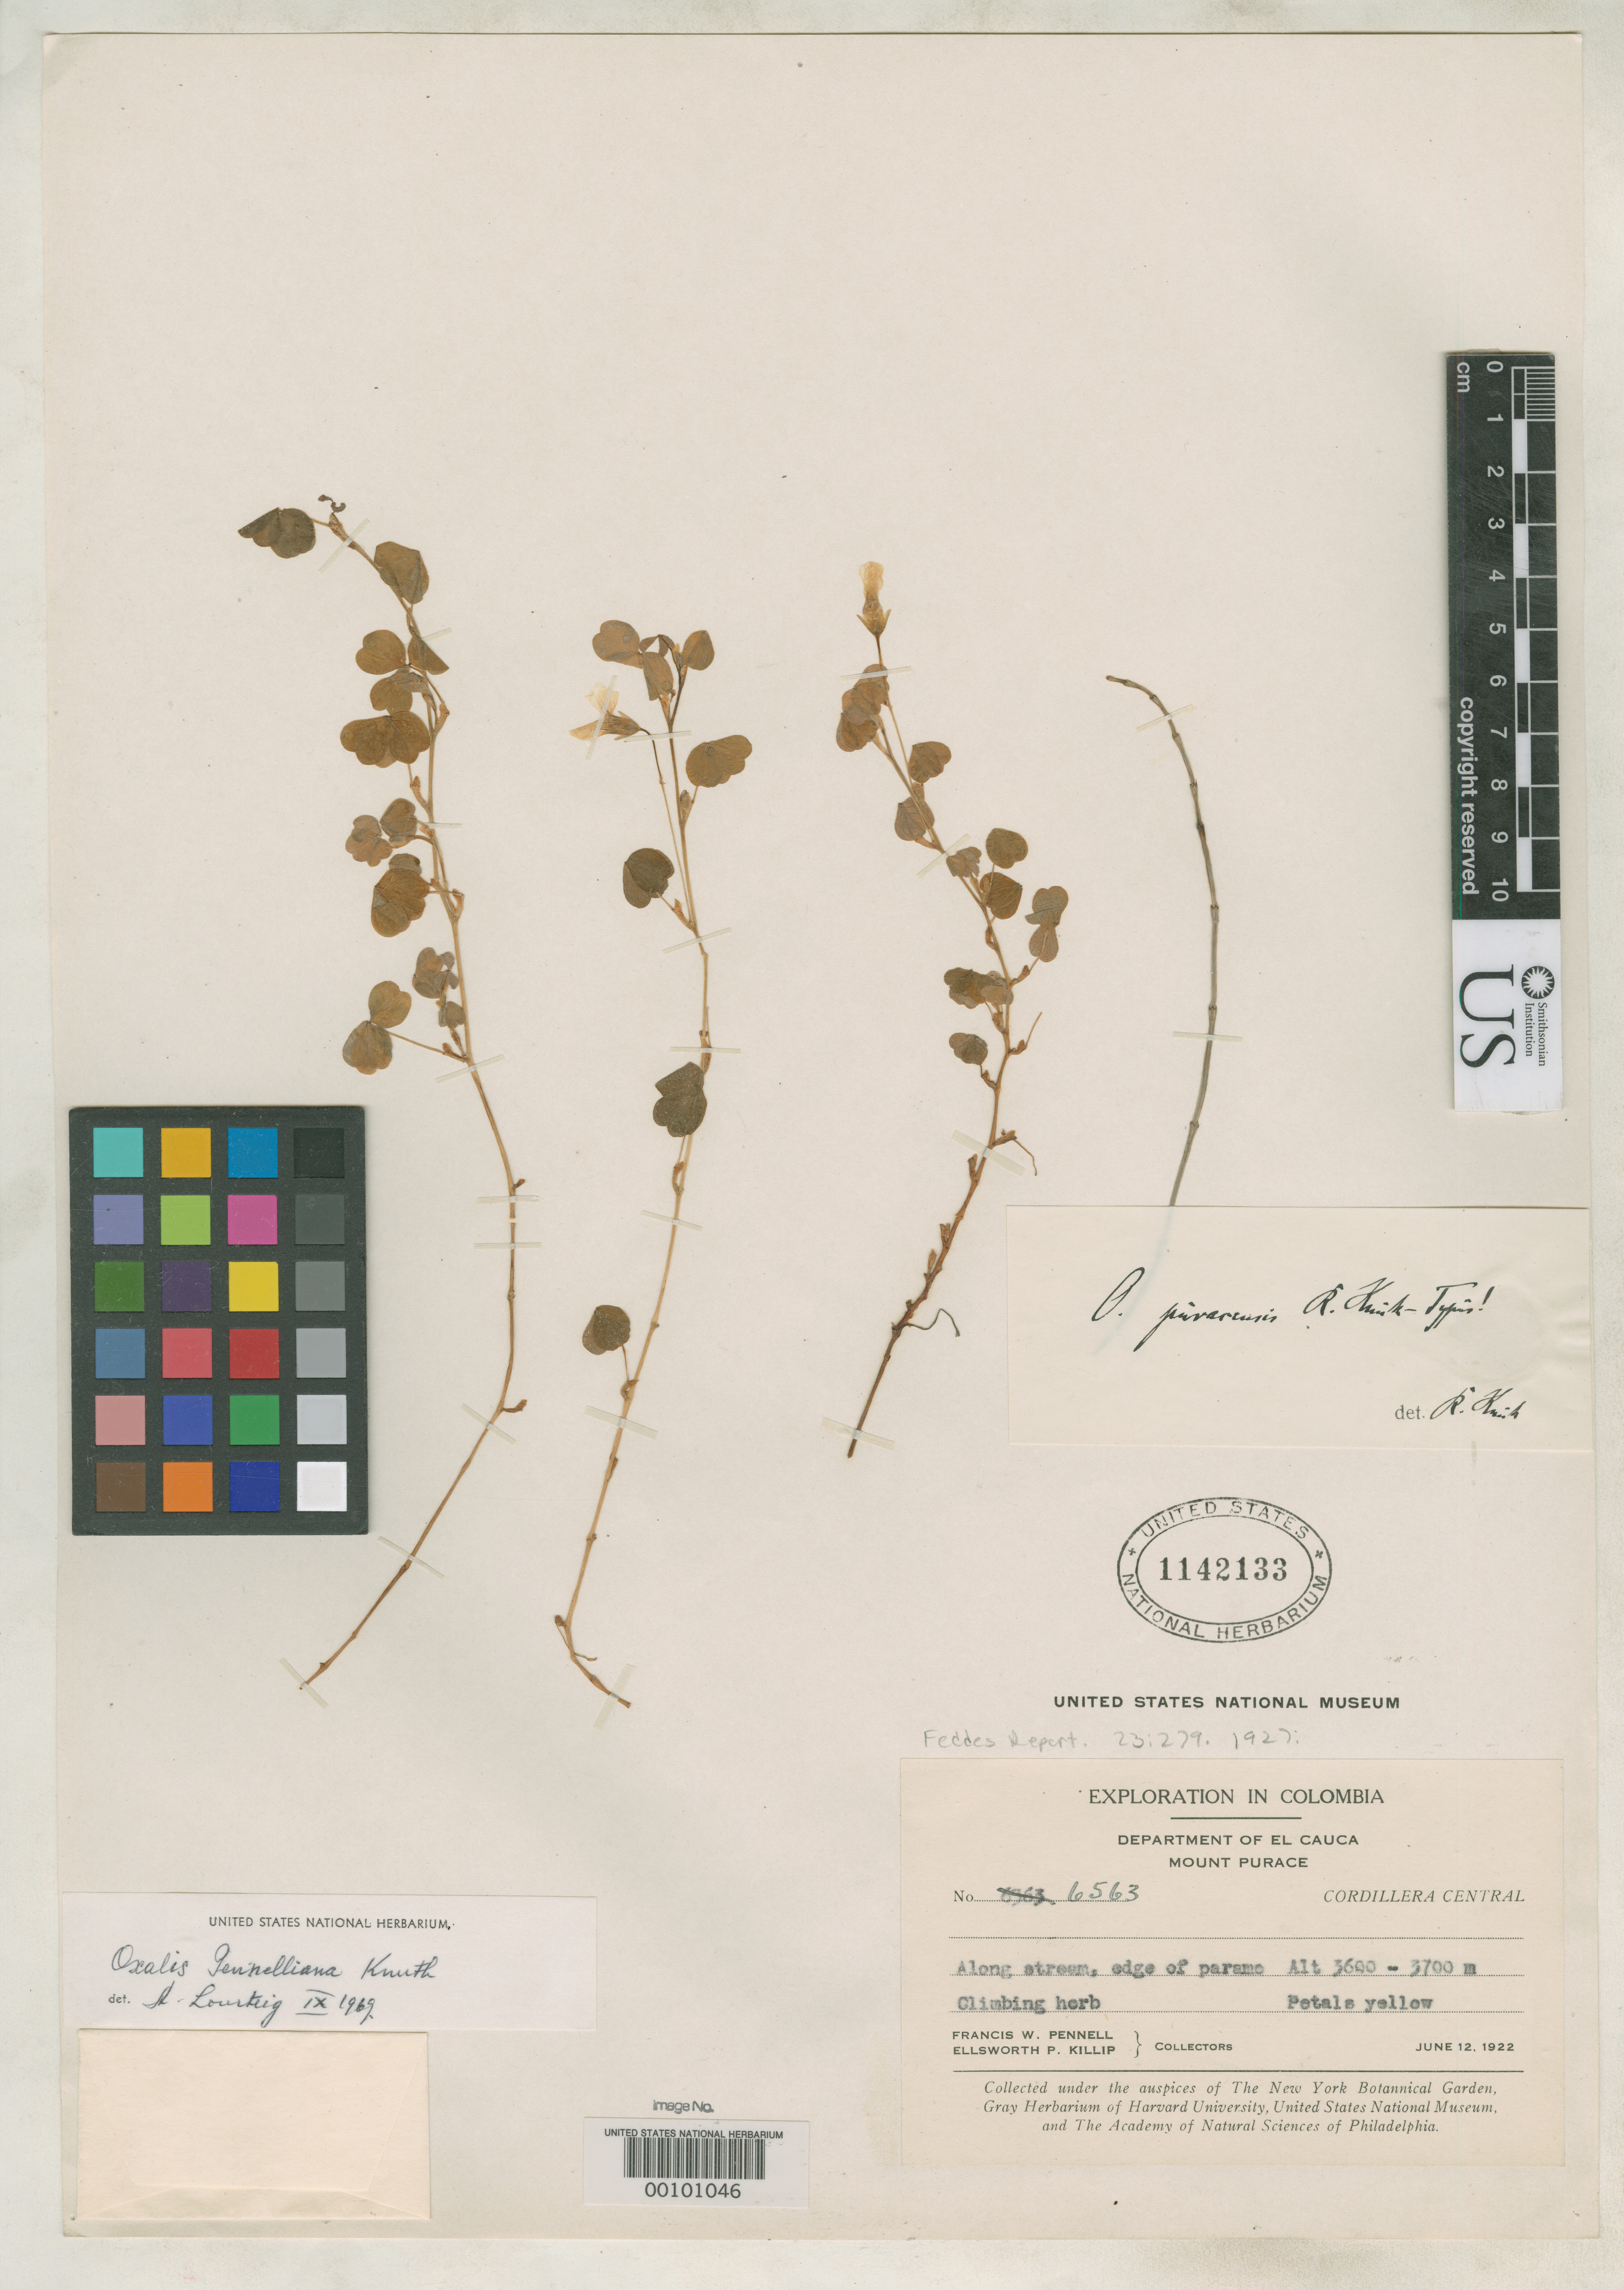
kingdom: Plantae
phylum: Tracheophyta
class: Magnoliopsida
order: Oxalidales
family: Oxalidaceae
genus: Oxalis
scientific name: Oxalis puracensis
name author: R. Knuth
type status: Holotype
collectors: F. W. Pennell & E. P. Killip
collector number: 6563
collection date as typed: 12 Jun 1922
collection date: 1922-06-12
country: Colombia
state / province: Cauca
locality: Mt. Purace.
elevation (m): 3600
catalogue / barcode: US 1142133